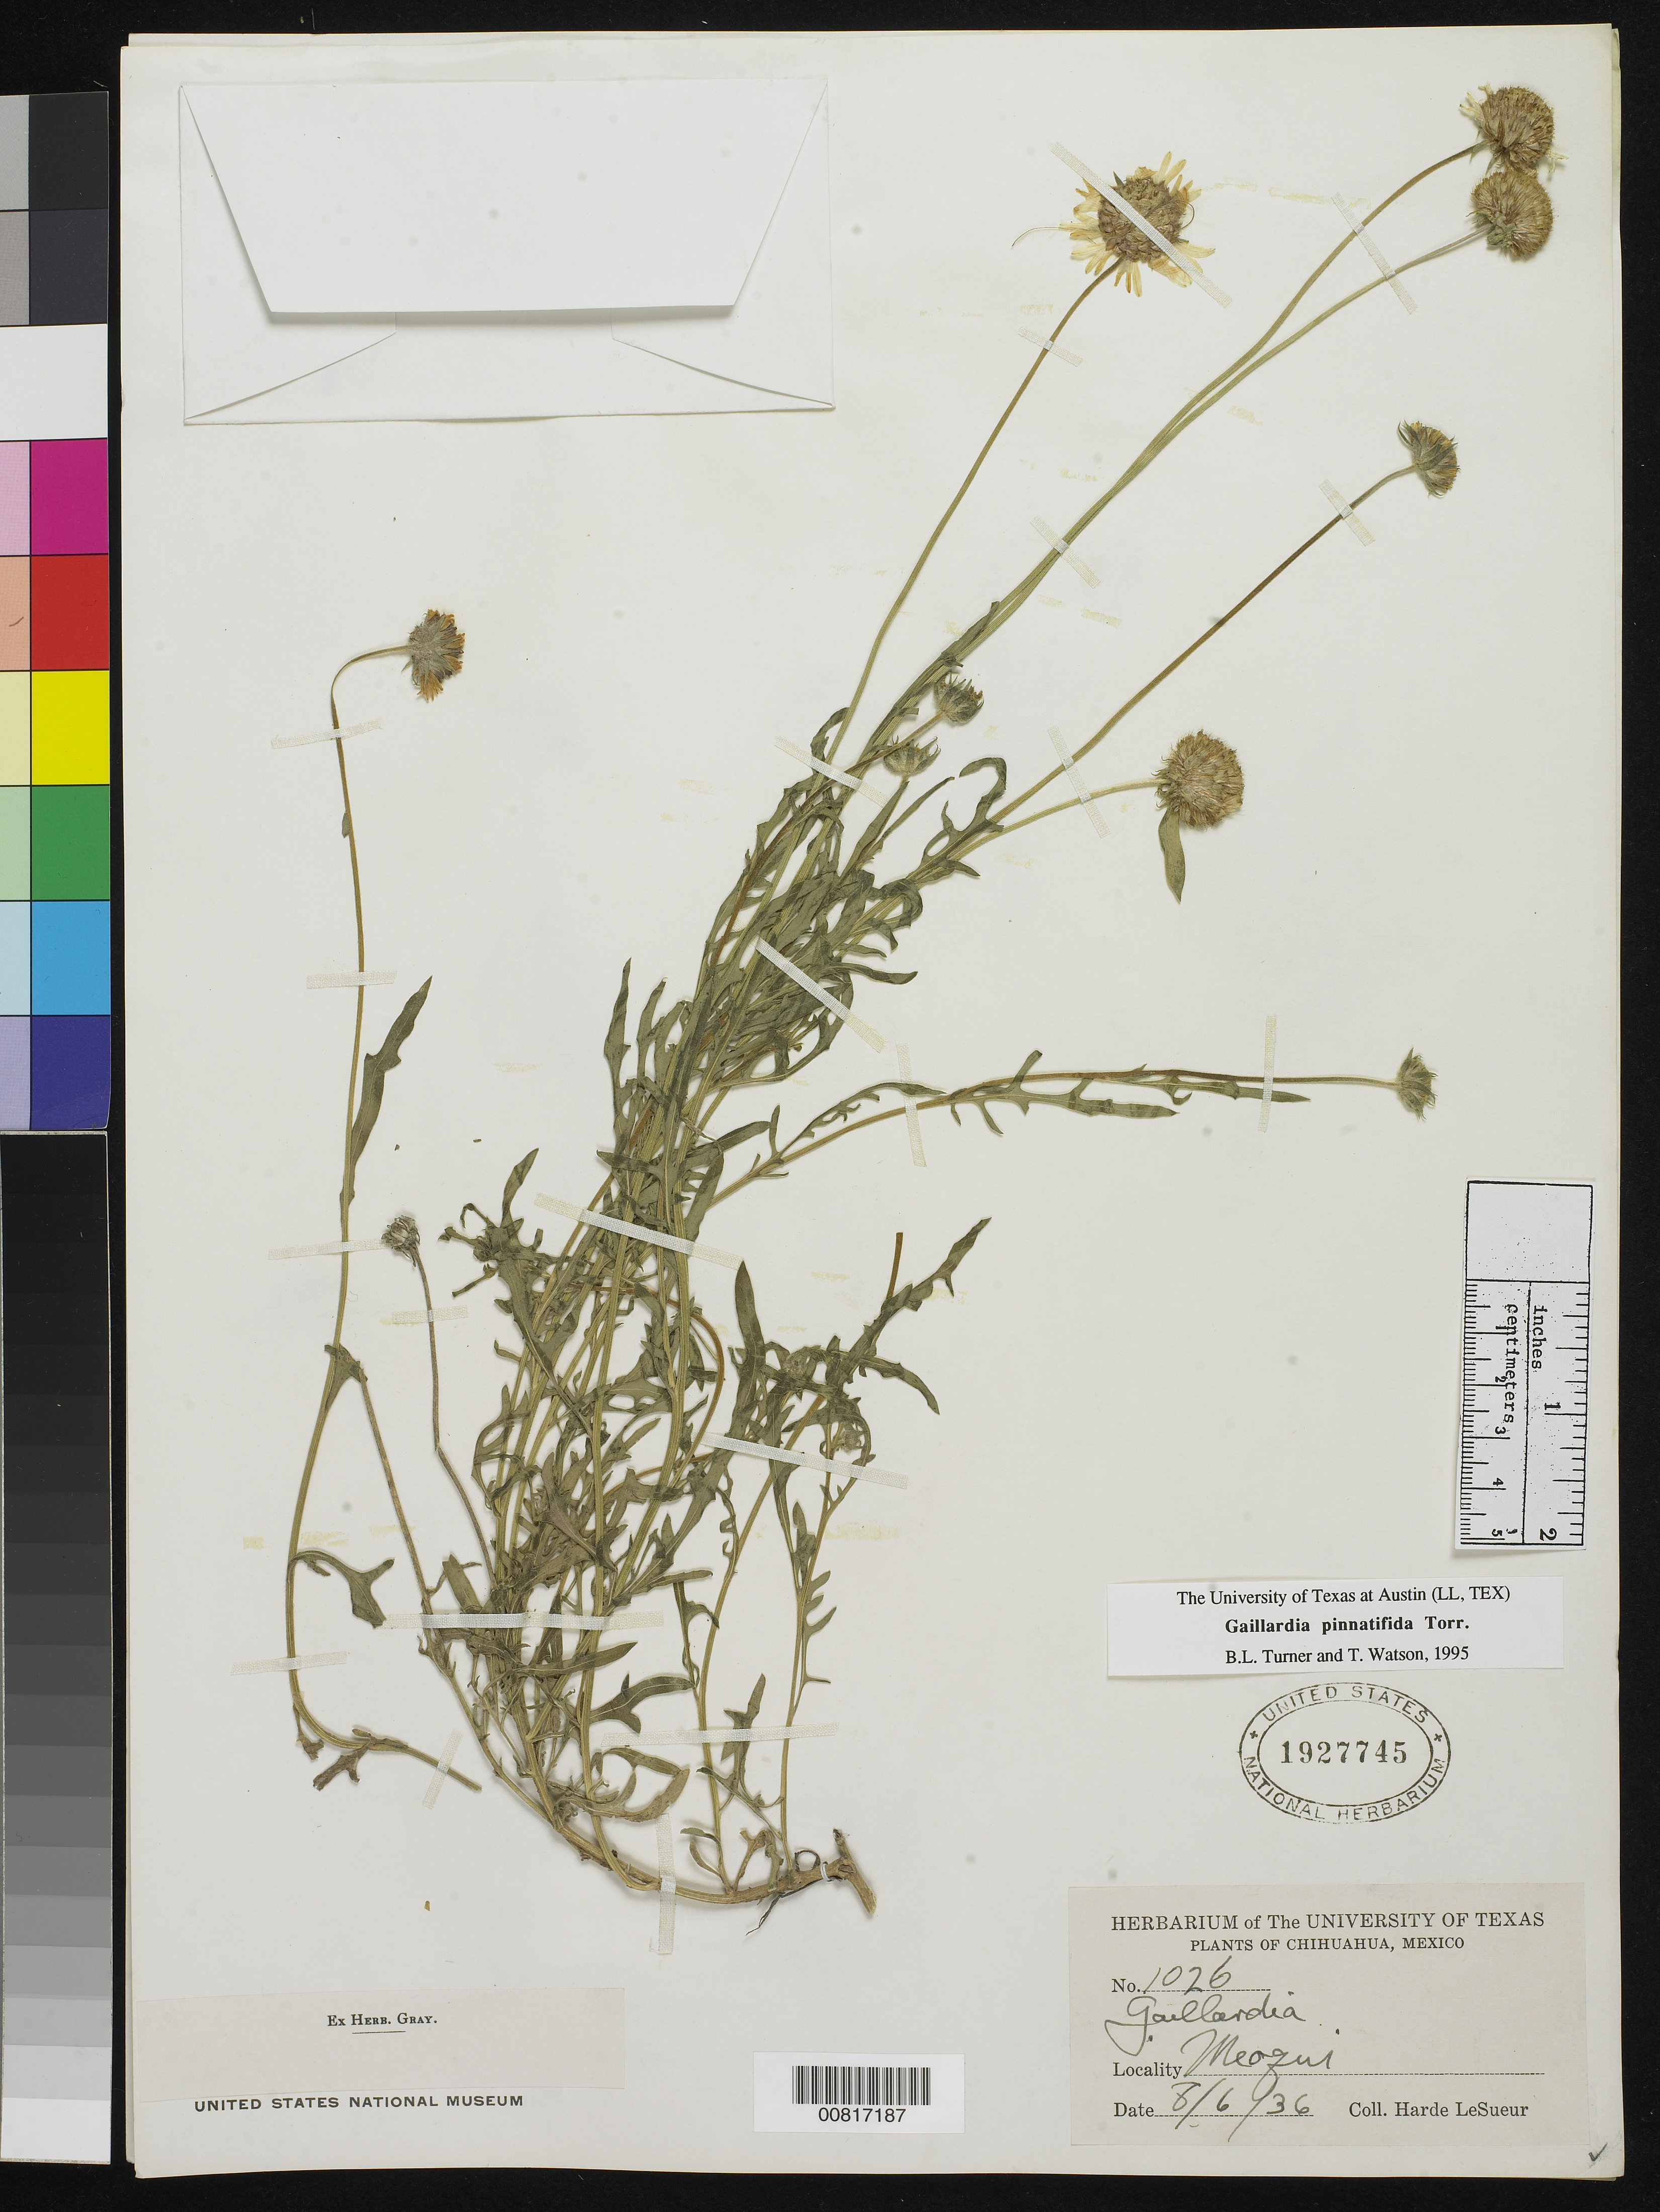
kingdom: Plantae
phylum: Tracheophyta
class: Magnoliopsida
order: Asterales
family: Asteraceae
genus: Gaillardia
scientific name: Gaillardia pinnatifida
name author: Torr.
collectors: D. H. LeSueur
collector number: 1026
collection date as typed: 06 Aug 1936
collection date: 1936-08-06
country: Mexico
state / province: Chihuahua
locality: Meoqui, Chihuahua.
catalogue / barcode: US 1927745